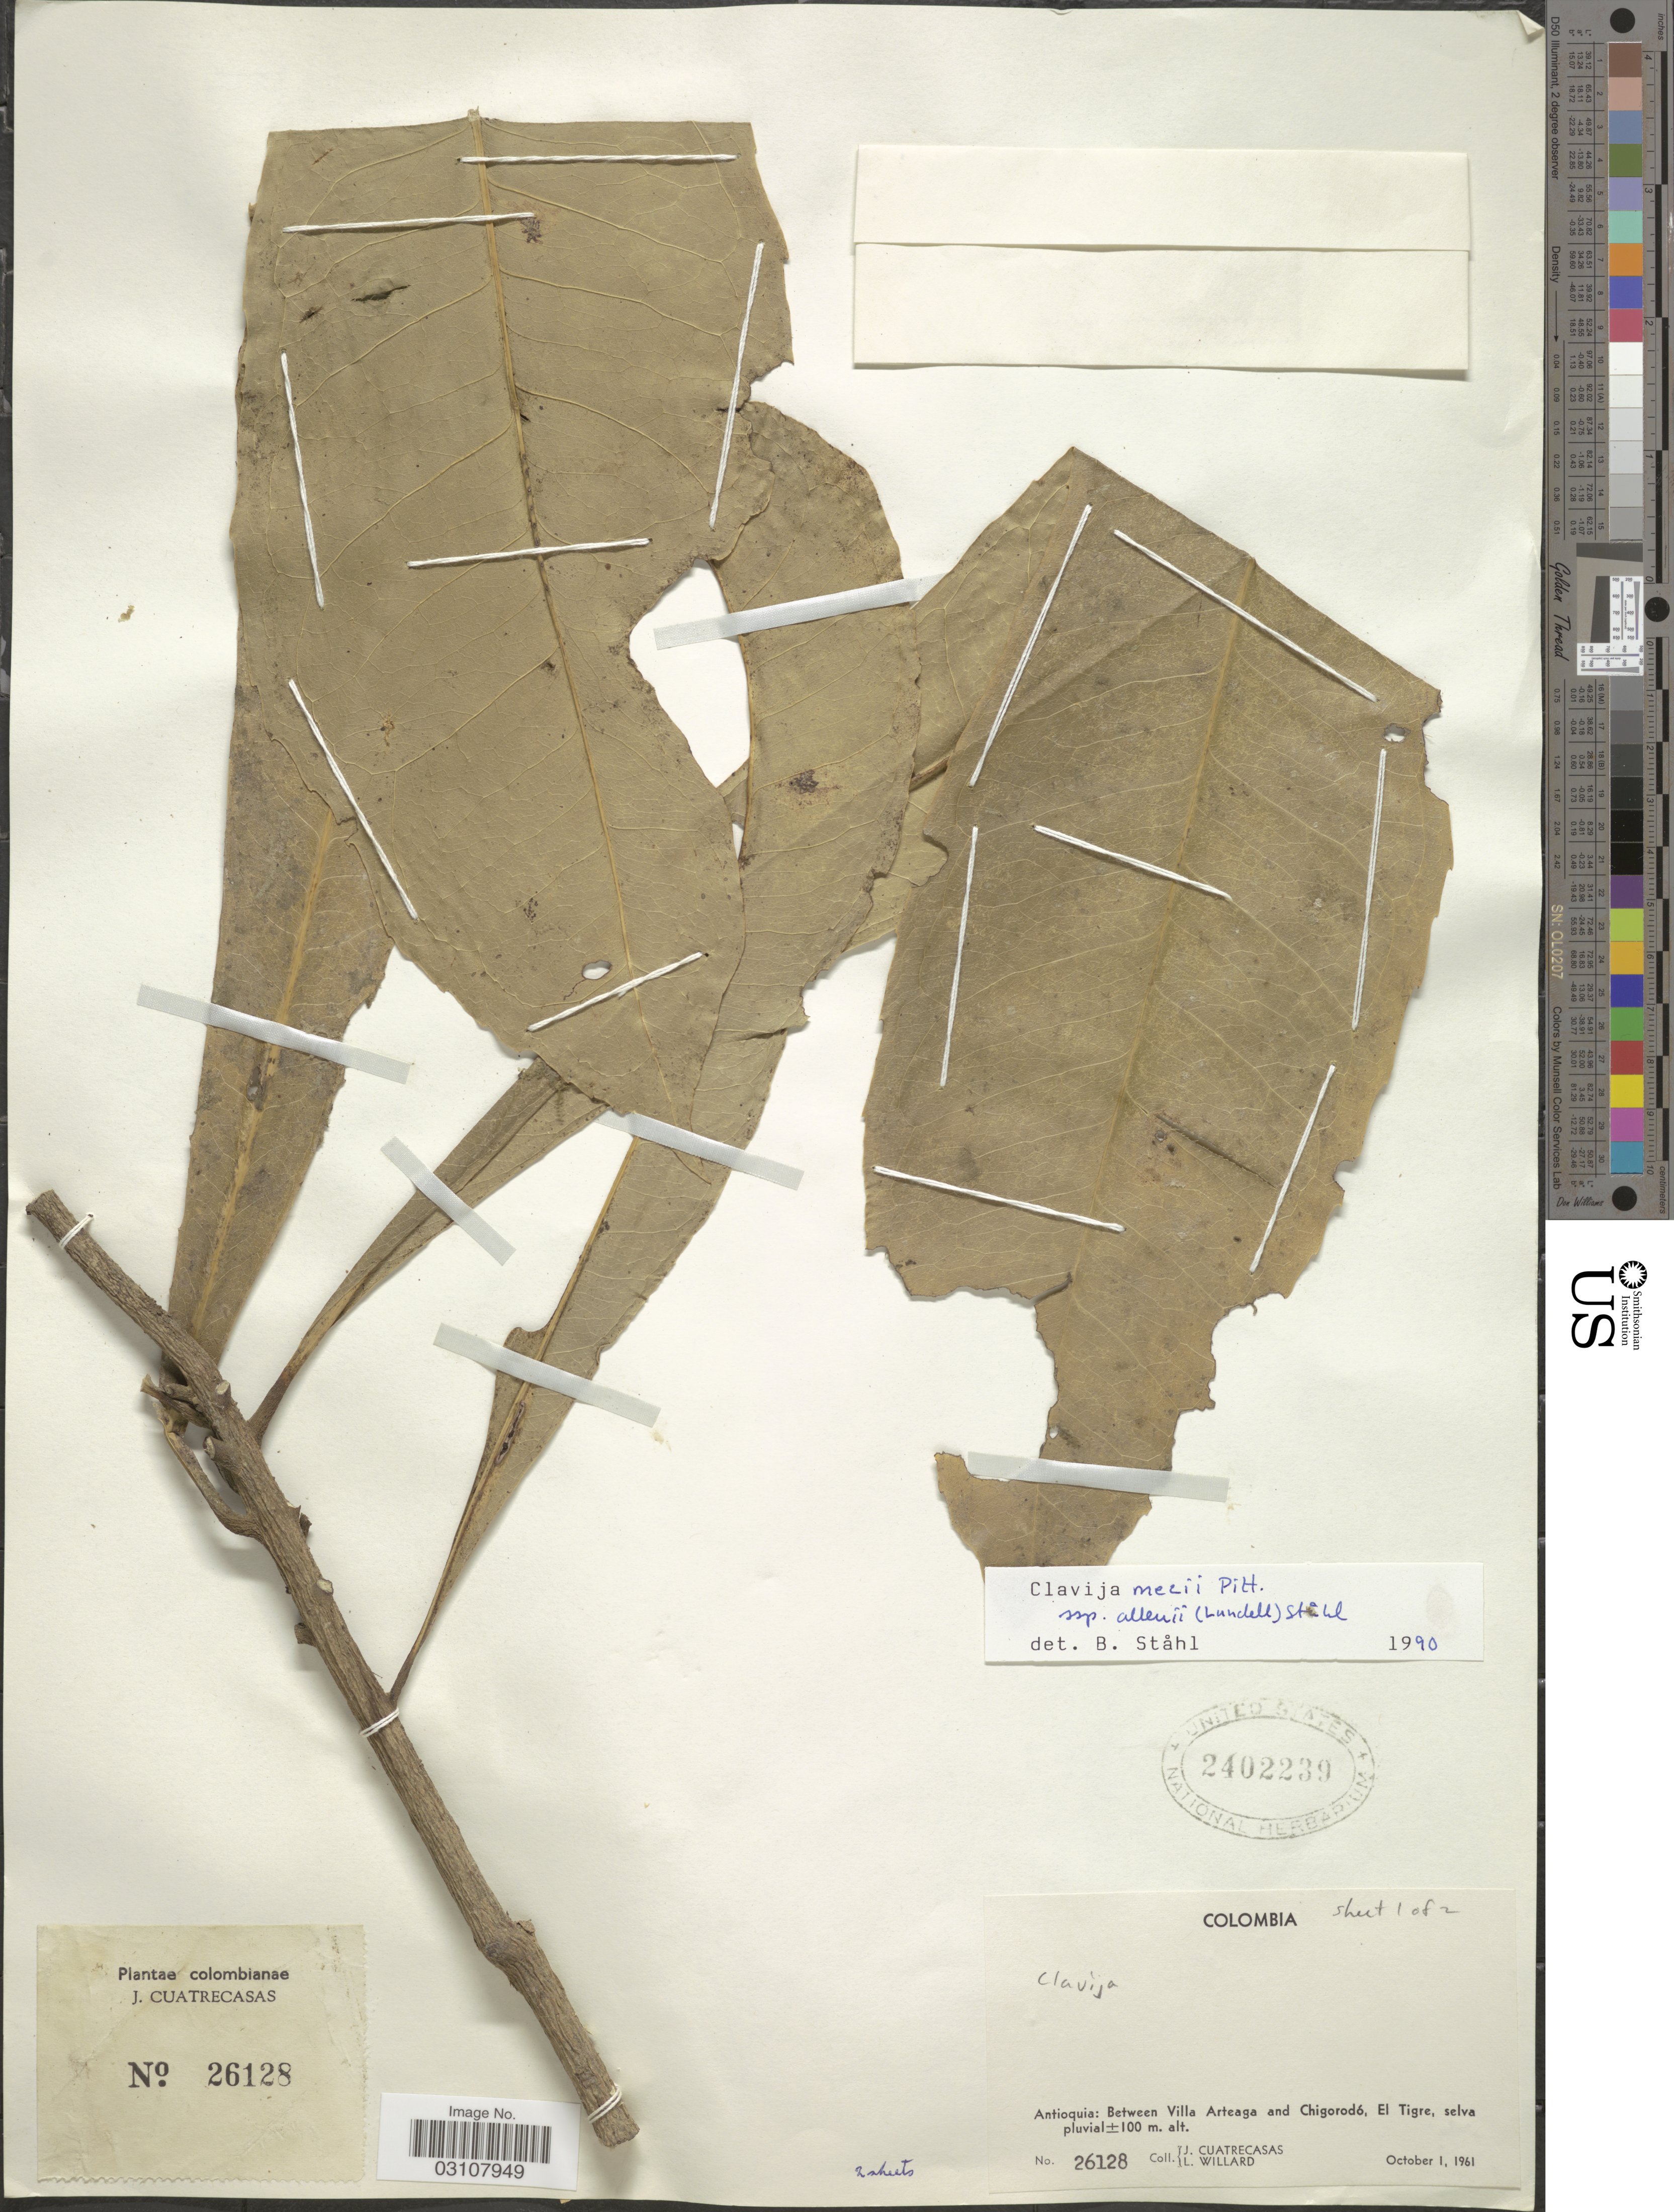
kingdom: Plantae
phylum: Tracheophyta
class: Magnoliopsida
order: Ericales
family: Primulaceae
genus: Clavija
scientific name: Clavija mezii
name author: Pittier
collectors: J. Cuatrecasas & L. Willard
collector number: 26128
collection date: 1961-10-01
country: Colombia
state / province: Antioquia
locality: Between Villa Arteaga and Chigorodó, El Tigre.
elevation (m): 100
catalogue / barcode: US 2402239